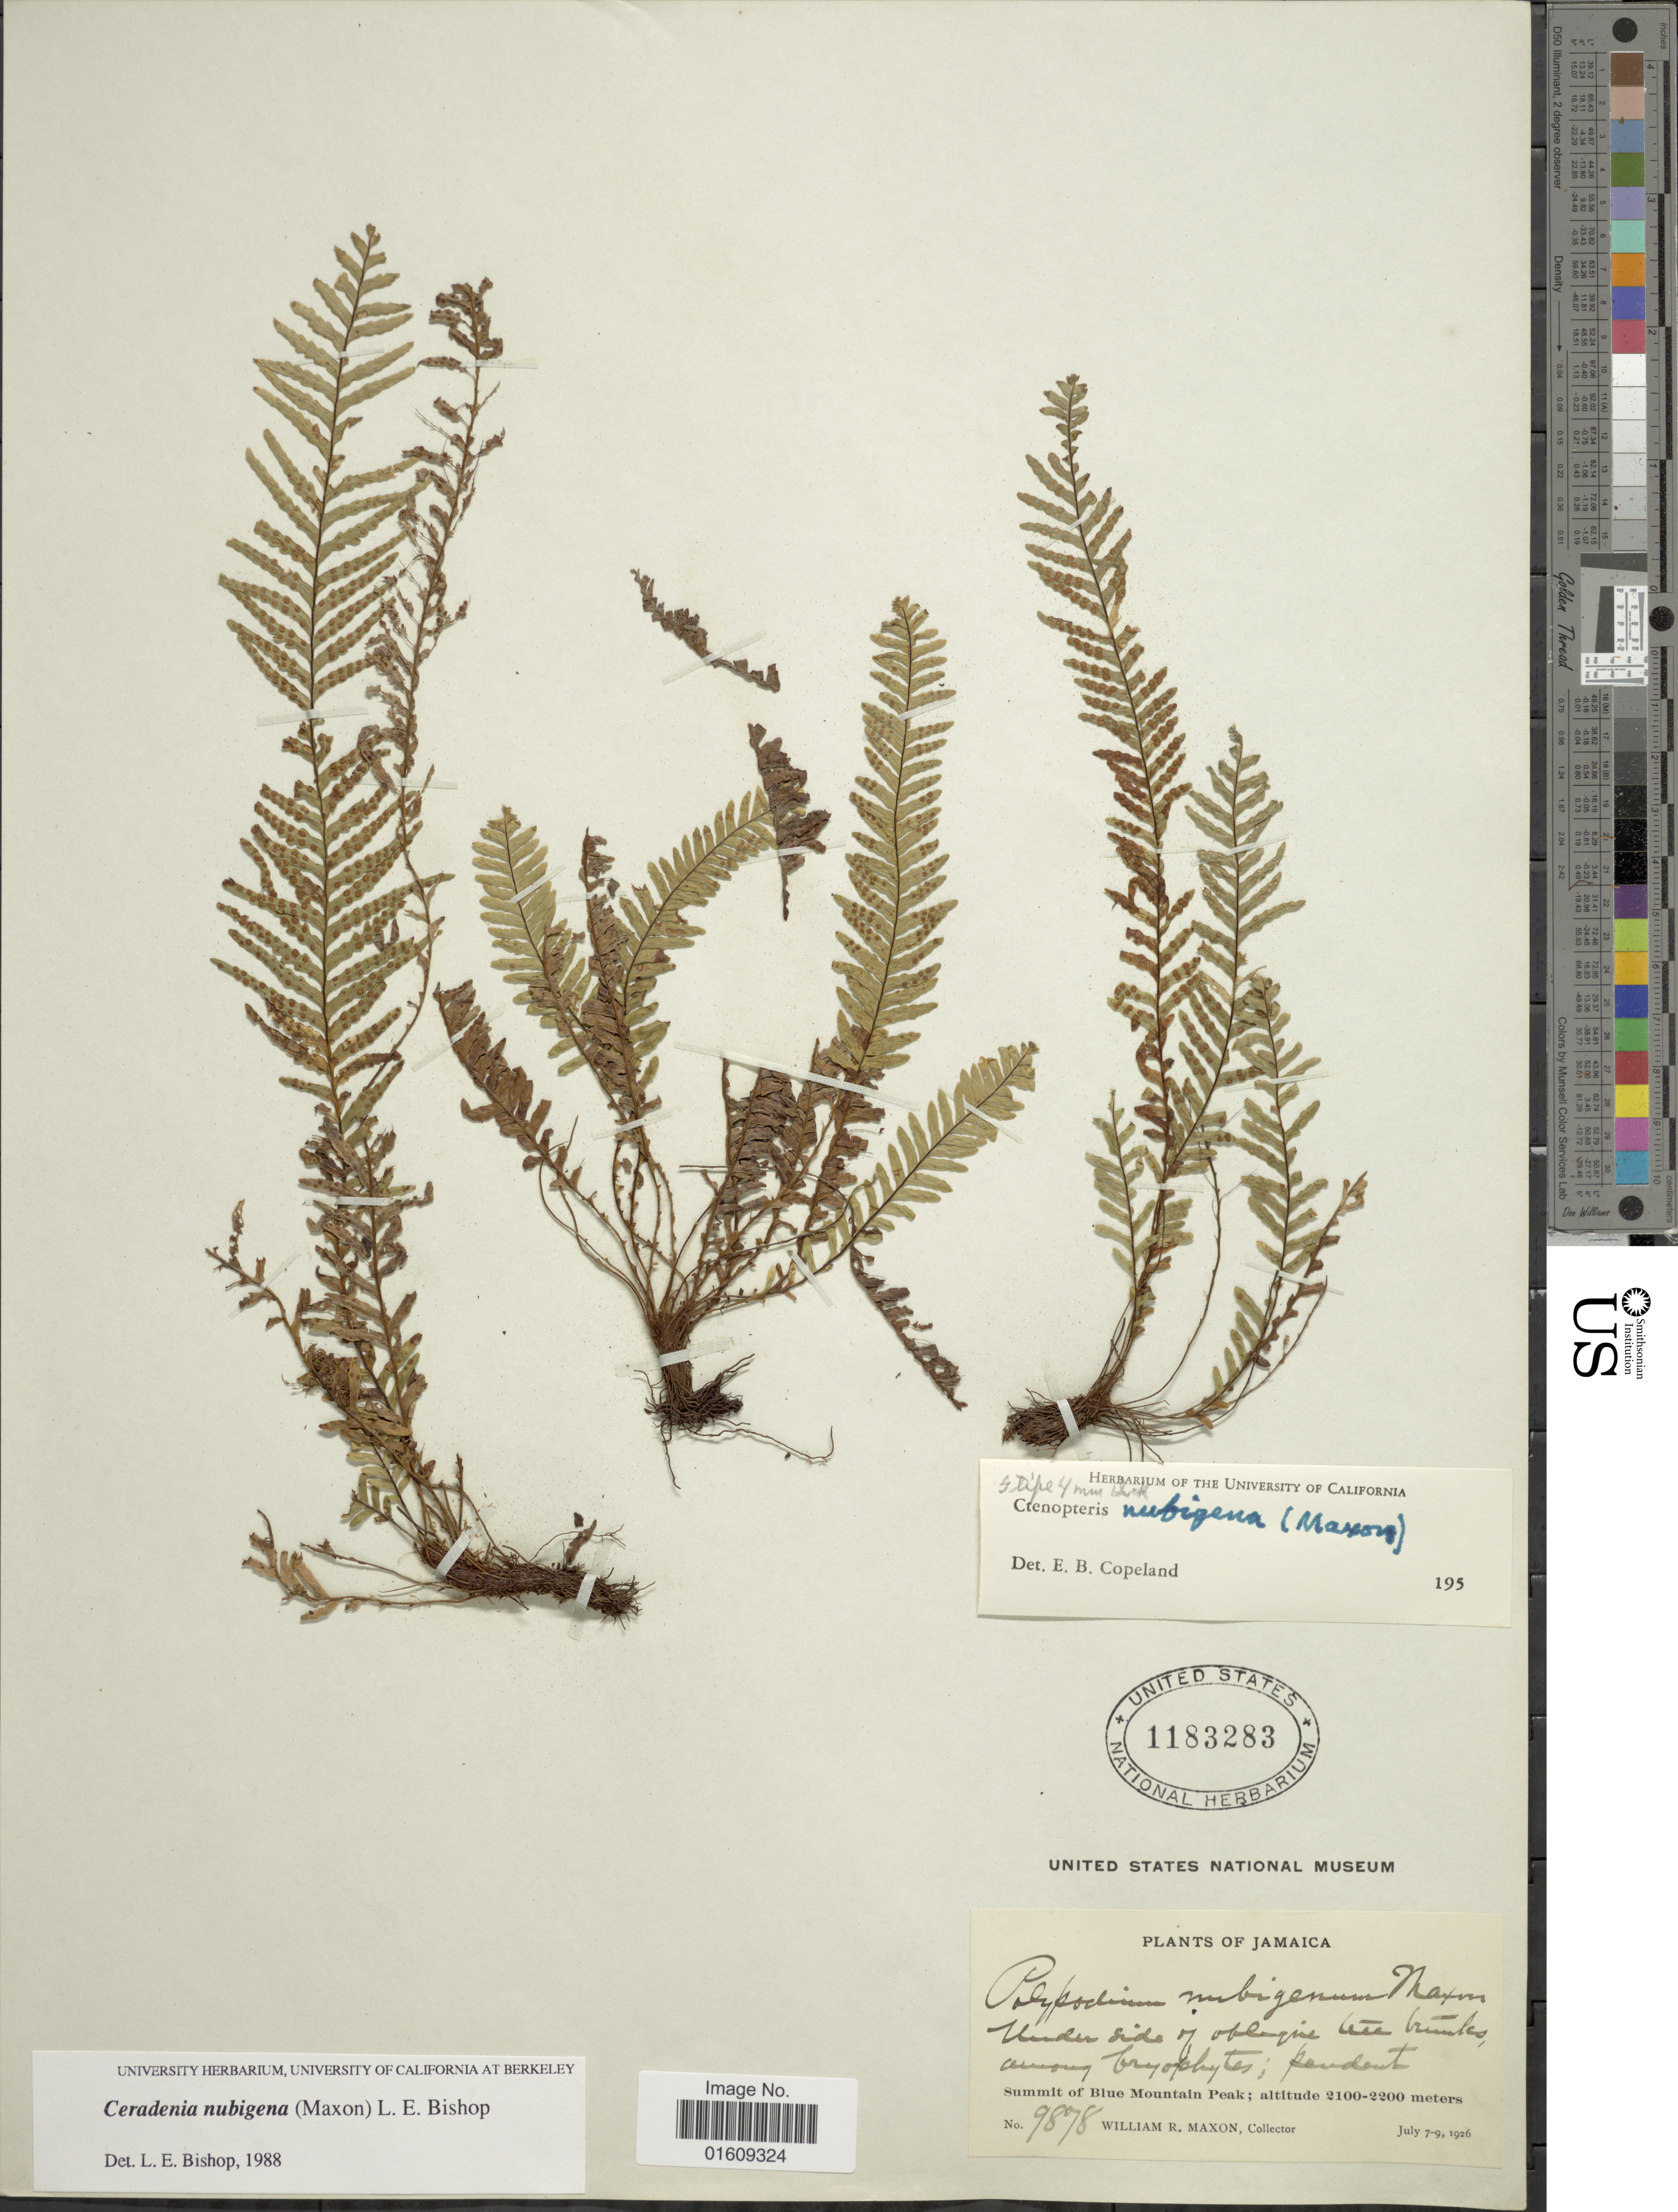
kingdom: Plantae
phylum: Tracheophyta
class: Polypodiopsida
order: Polypodiales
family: Polypodiaceae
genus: Ceradenia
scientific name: Ceradenia nubigena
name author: (Maxon) L.E. Bishop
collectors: W. R. Maxon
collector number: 9878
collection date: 1926-07-07/1926-07-09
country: Jamaica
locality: Jamaica, Summit of Blue Mountain Peak.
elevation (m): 2100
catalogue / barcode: US 1183283